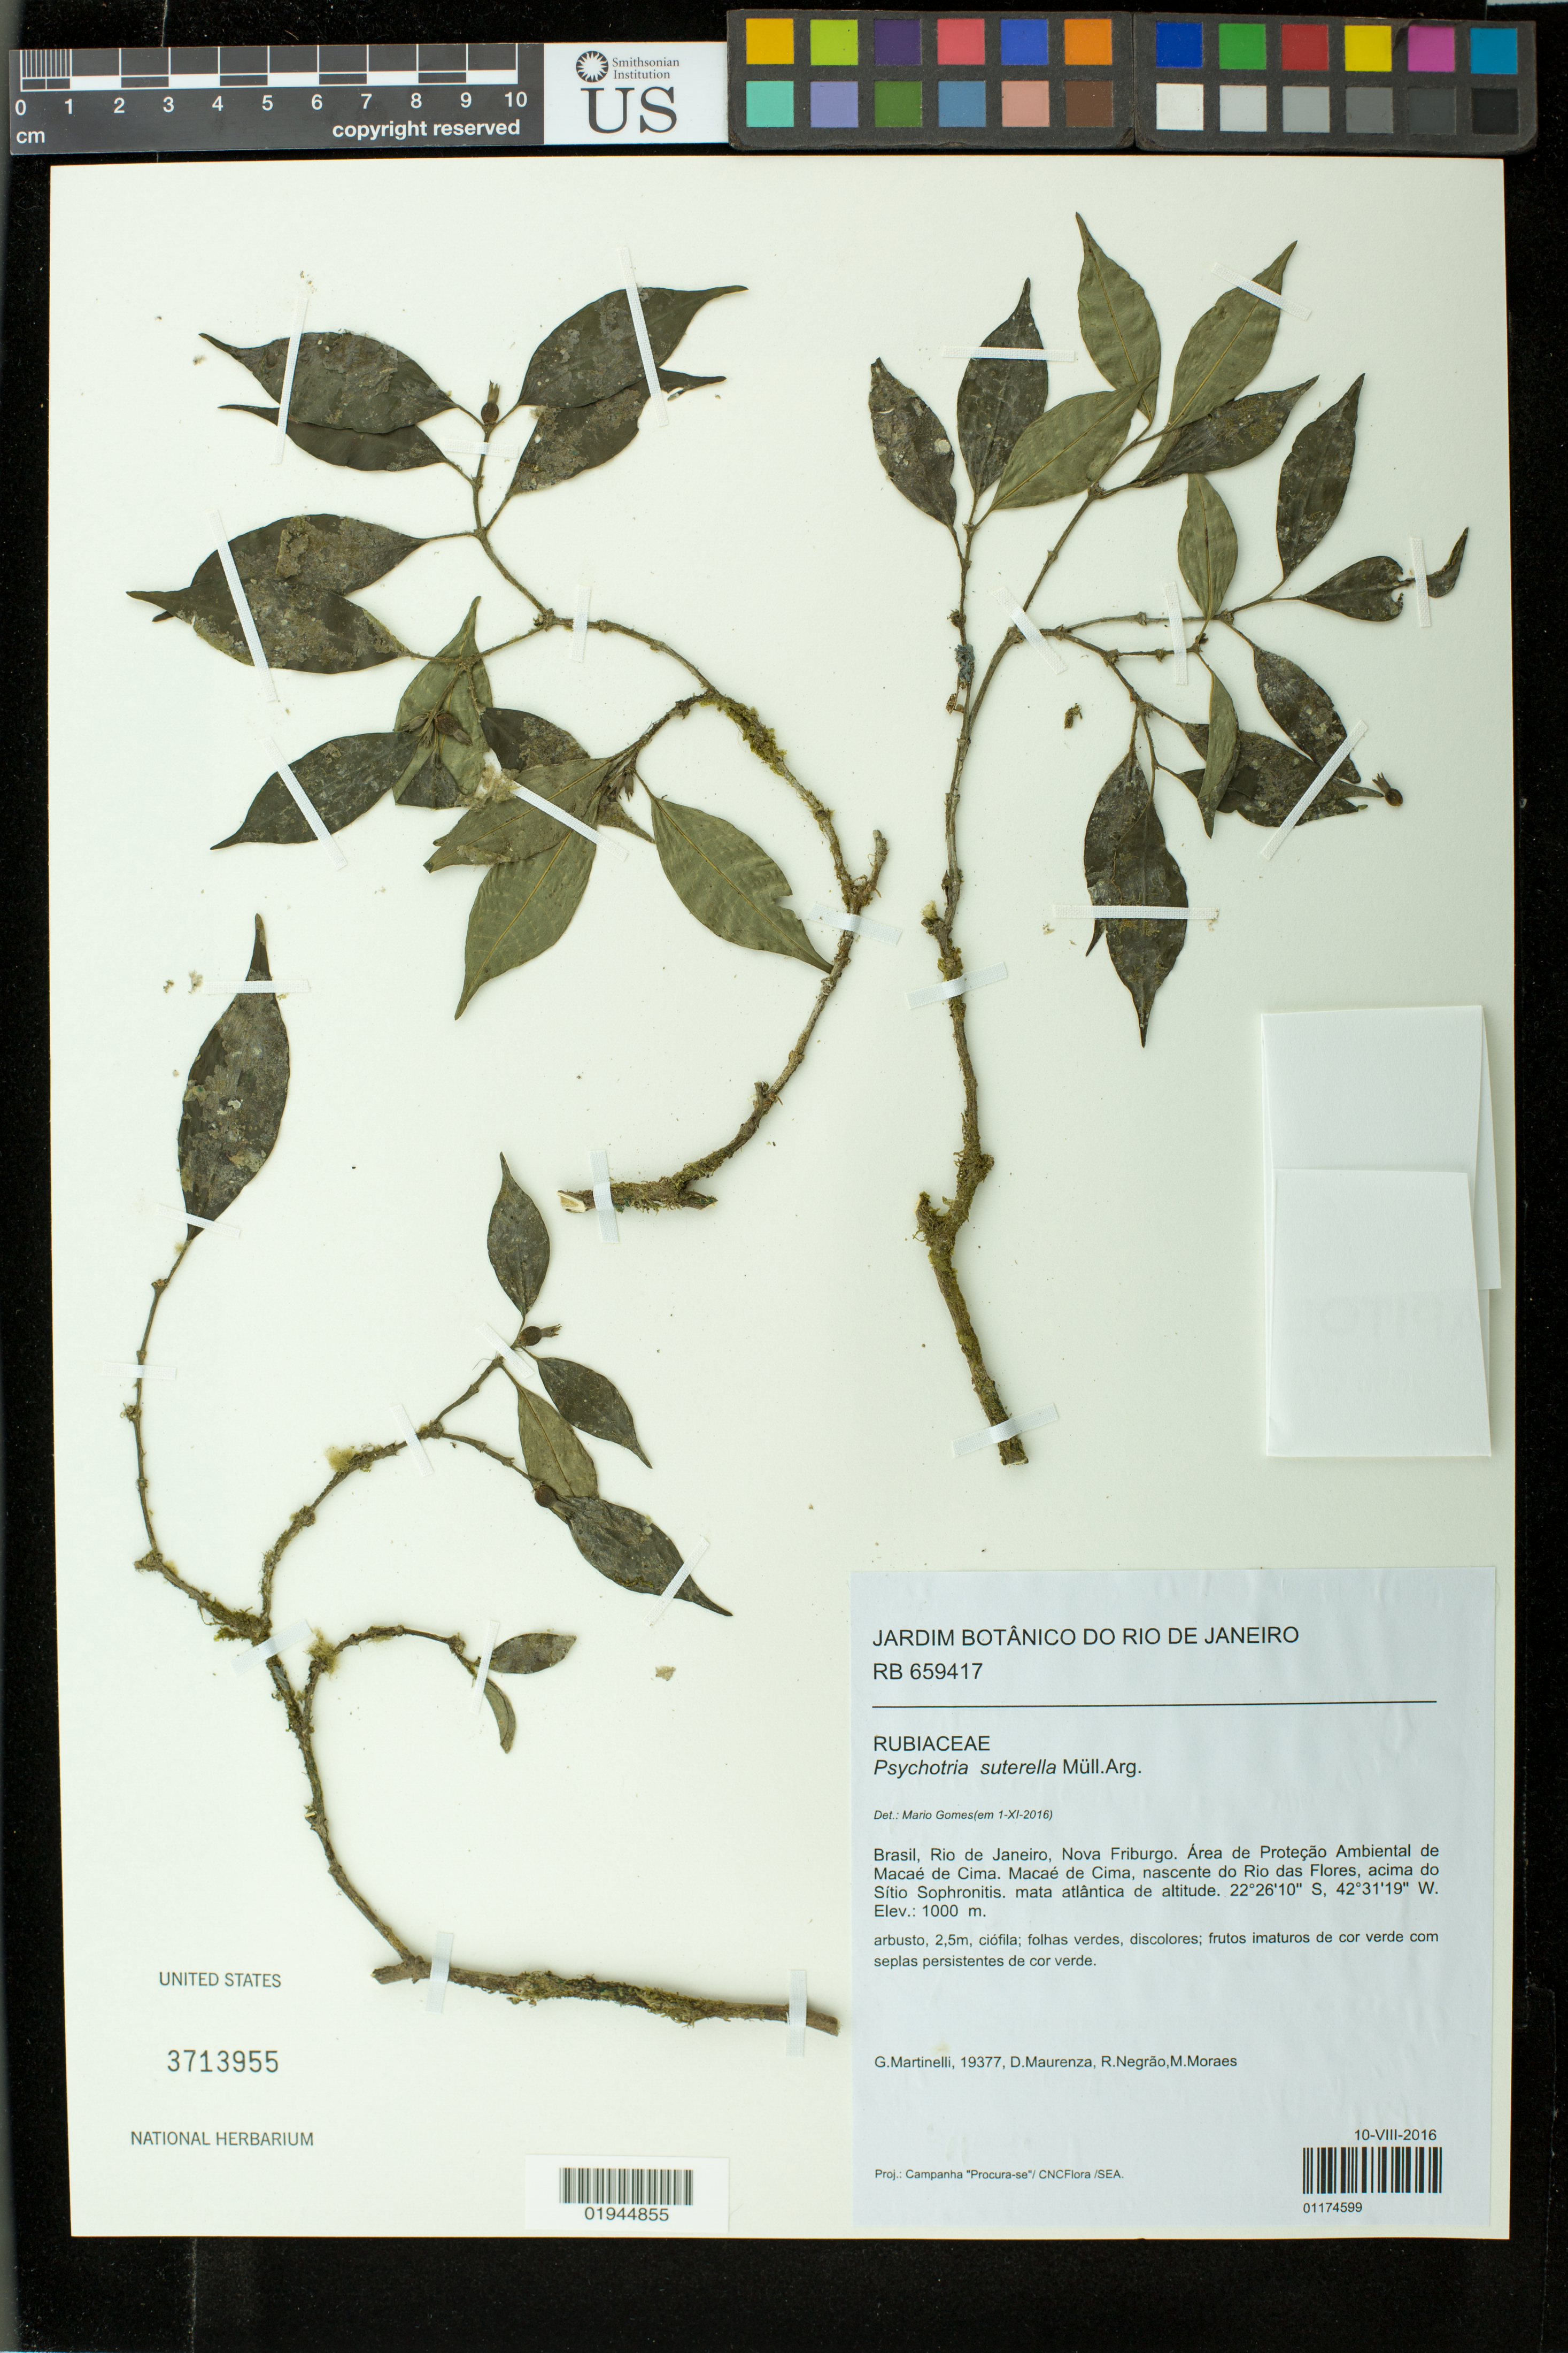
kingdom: Plantae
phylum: Tracheophyta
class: Magnoliopsida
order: Gentianales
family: Rubiaceae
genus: Psychotria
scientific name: Psychotria suterella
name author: Müll. Arg.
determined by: Gomes, M.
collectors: G. Martinelli, D. Maurenza, R. Negrão & M. Moraes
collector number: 19377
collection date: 2016-08-10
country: Brazil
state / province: Rio de Janeiro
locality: Nova Friburgo. Area de Protecao Ambiental de Macae de Cima. Macae de Cima, nascente do Rio das Flores, acima do Sitio Sophronitis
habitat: mata atlantica de altitude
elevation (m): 1000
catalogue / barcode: US 3713955